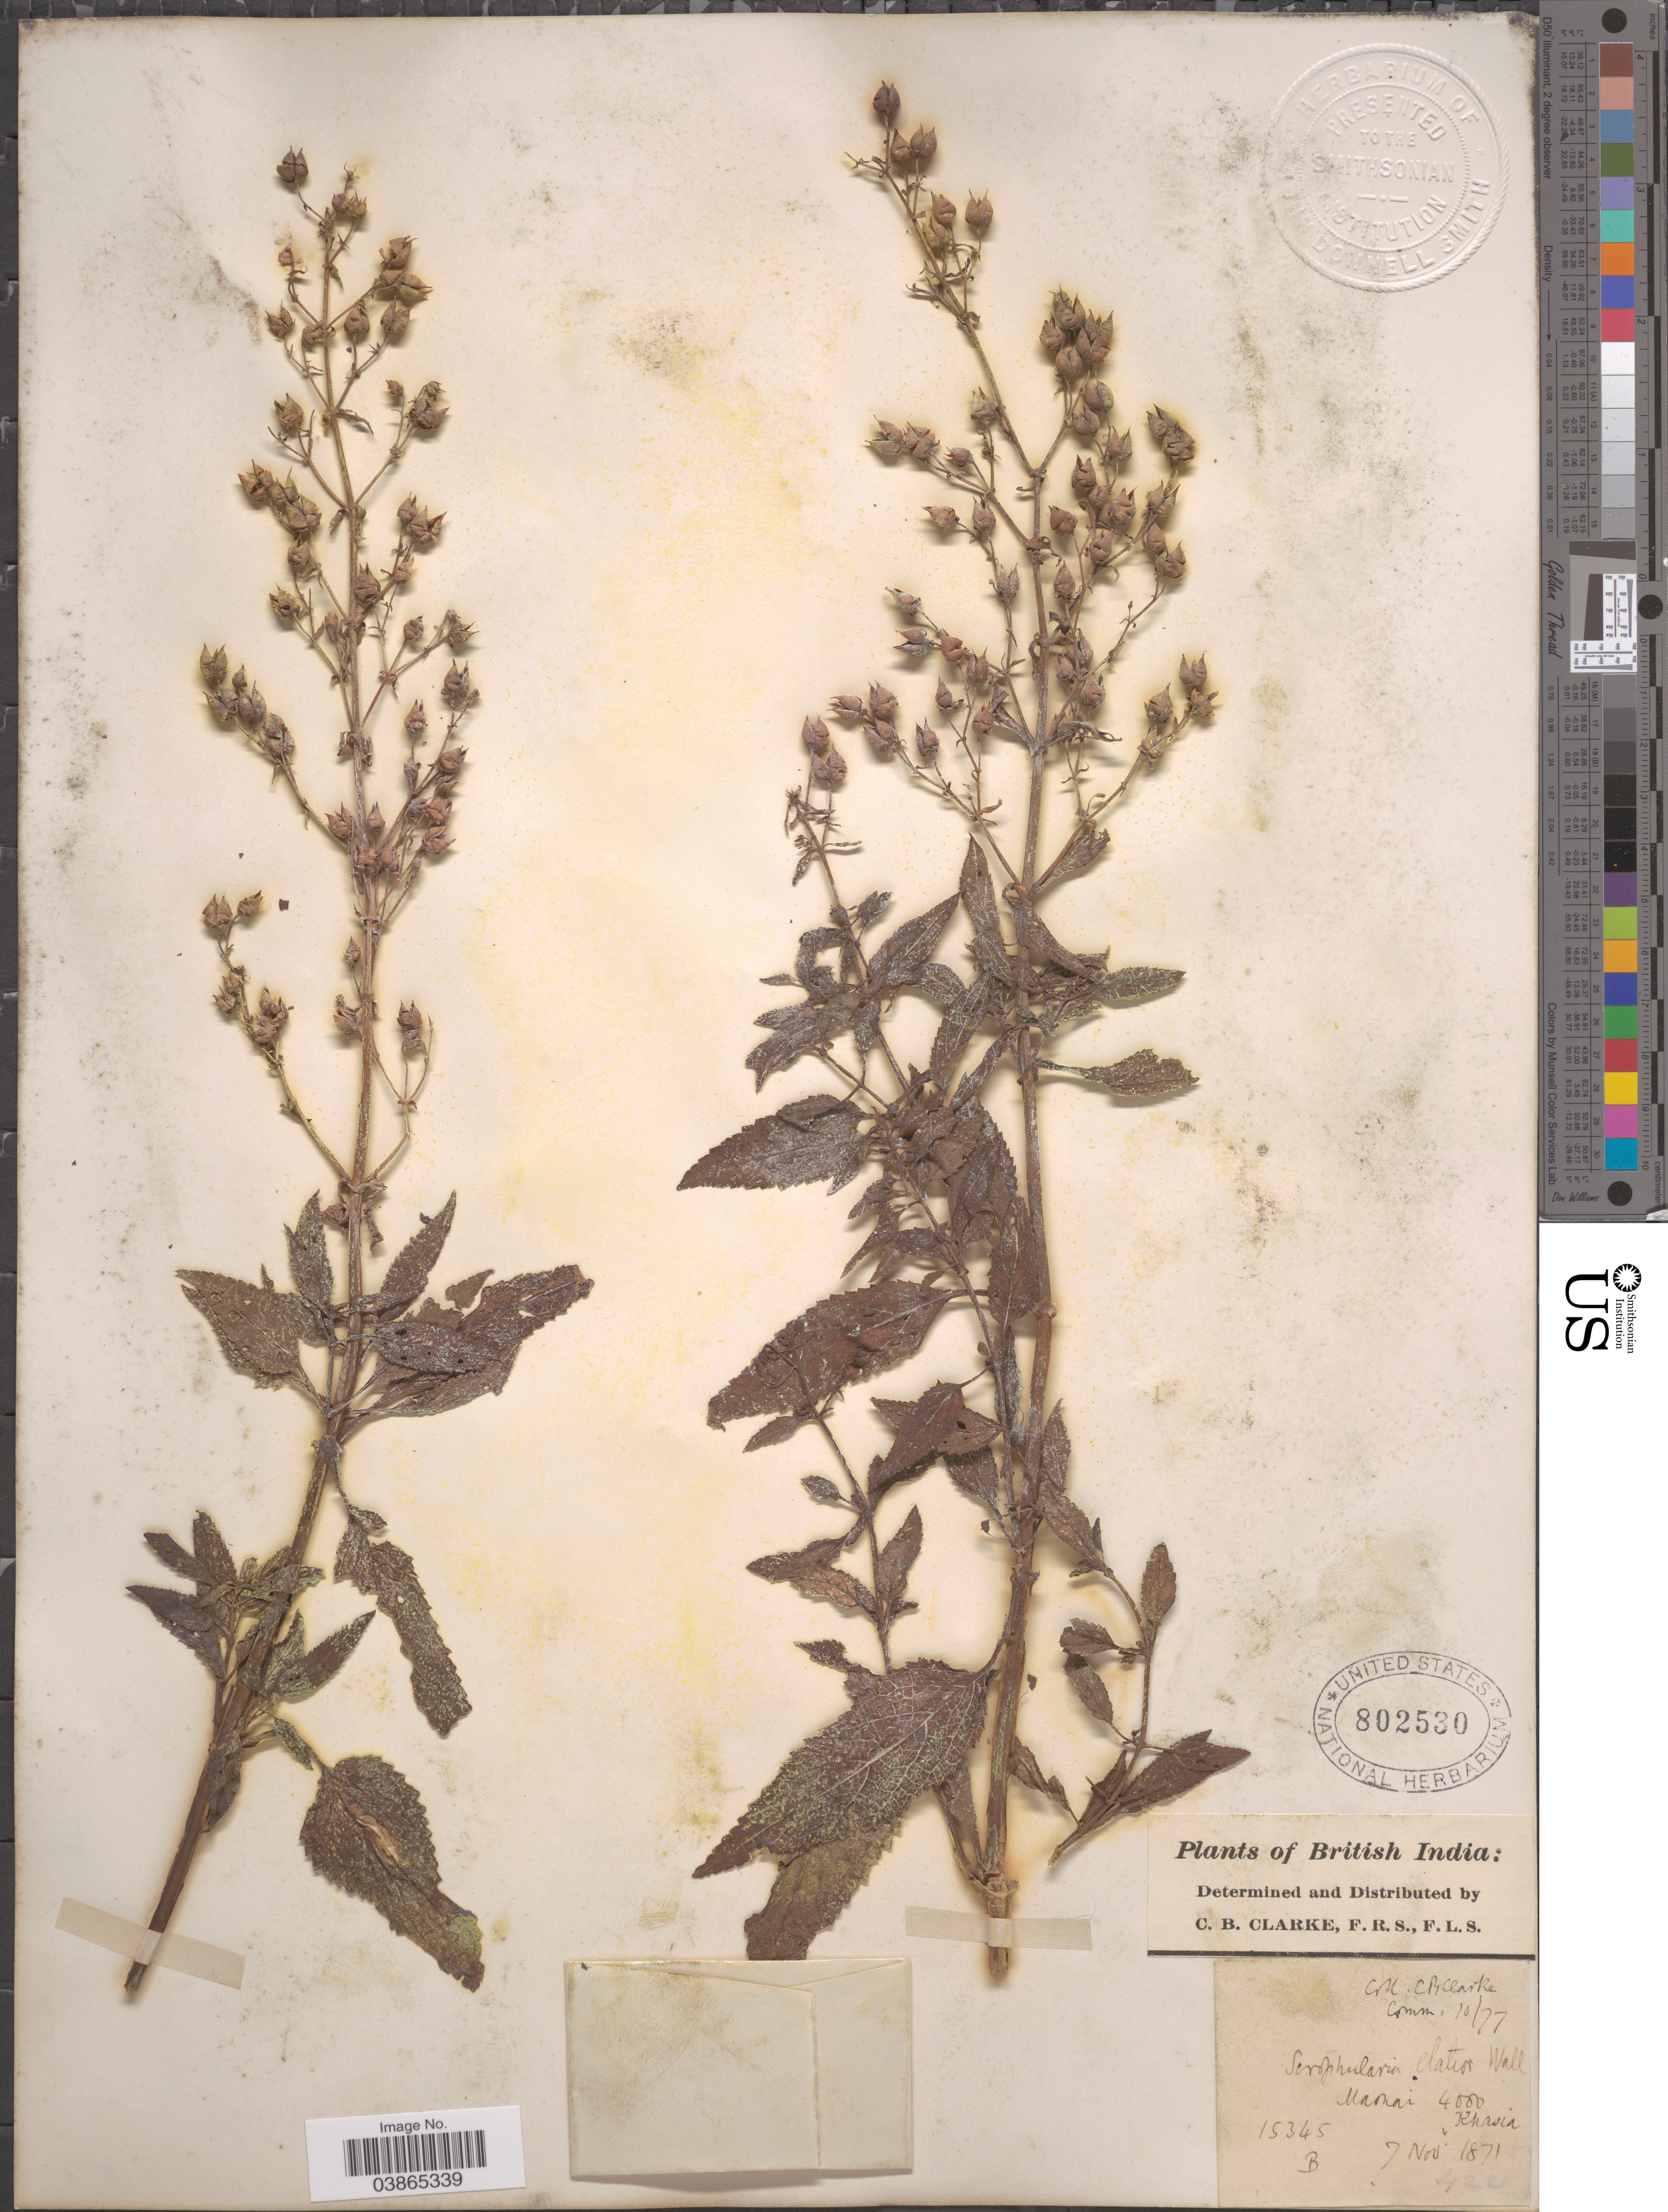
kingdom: Plantae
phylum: Tracheophyta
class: Magnoliopsida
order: Lamiales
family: Scrophulariaceae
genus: Scrophularia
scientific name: Scrophularia elatior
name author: Wall. ex Benth.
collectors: C. B. Clarke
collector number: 15345B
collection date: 1871-11-07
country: India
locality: British India. Masnai, Khasia.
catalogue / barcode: US 802530